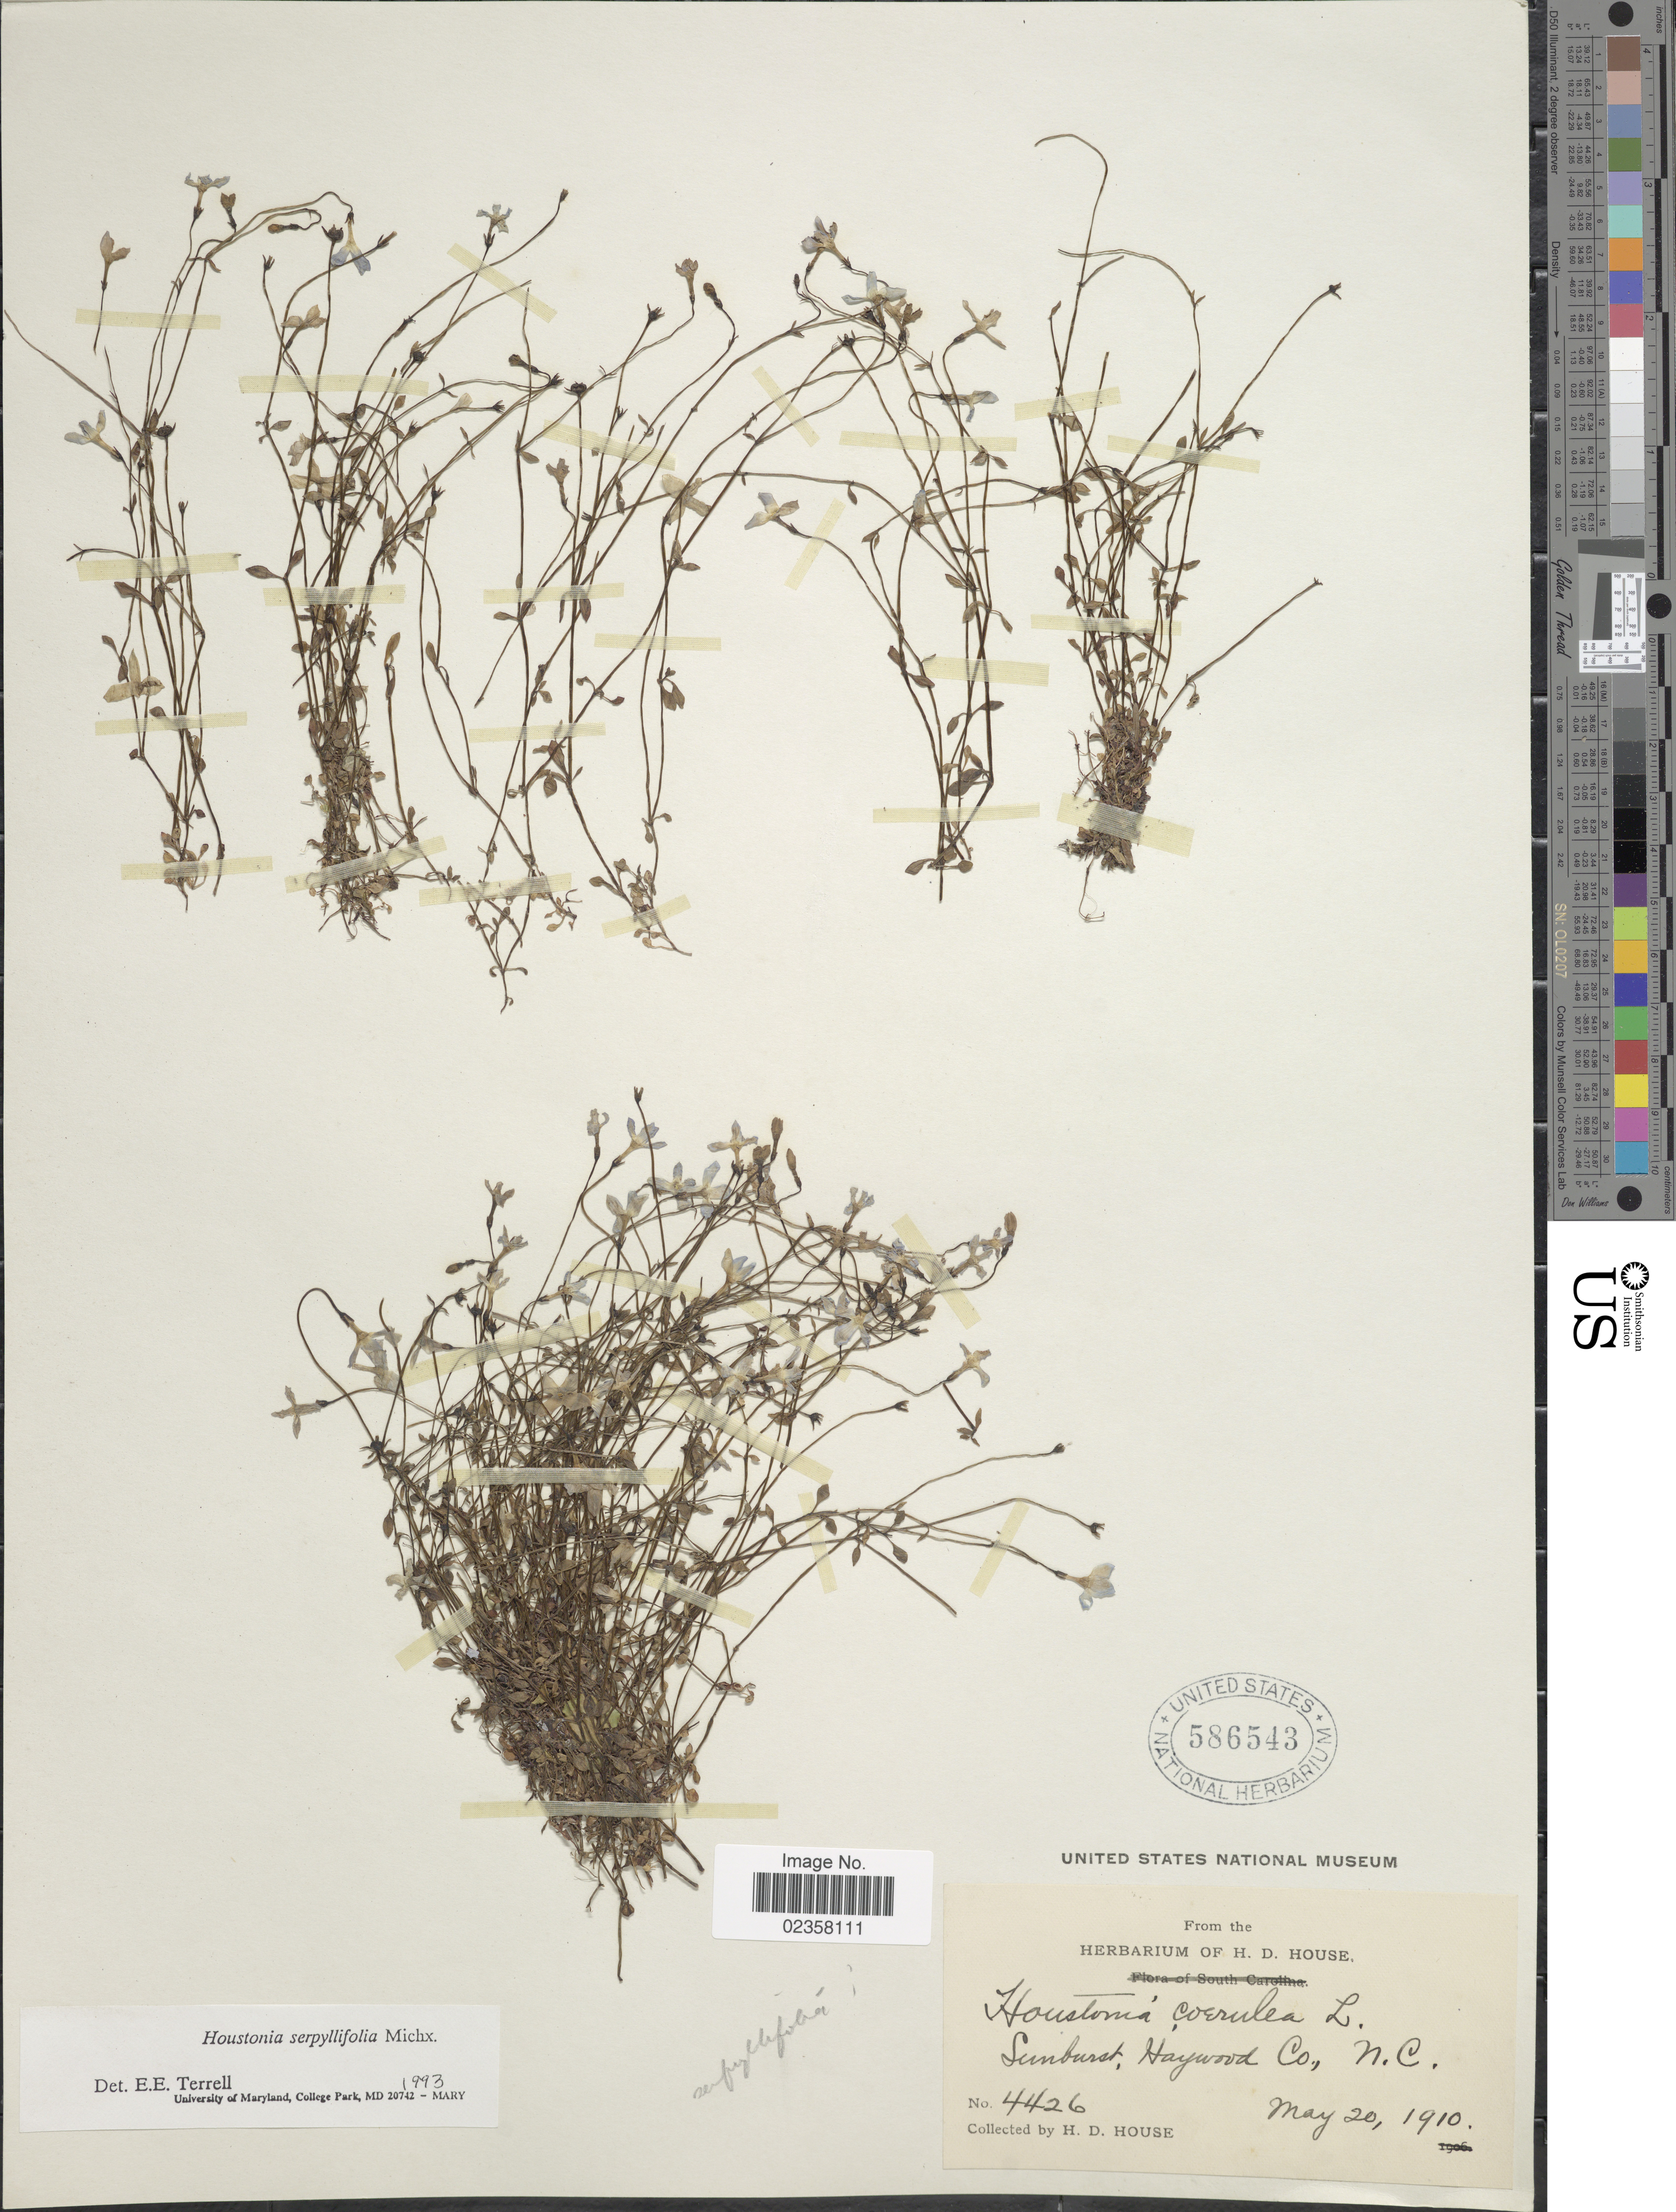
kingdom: Plantae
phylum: Tracheophyta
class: Magnoliopsida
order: Gentianales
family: Rubiaceae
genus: Houstonia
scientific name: Houstonia serpyllifolia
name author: Michx.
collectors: H. D. House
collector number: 4426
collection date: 1910-05-20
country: United States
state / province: North Carolina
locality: Sumburst, Haywood Co.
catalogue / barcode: US 586543